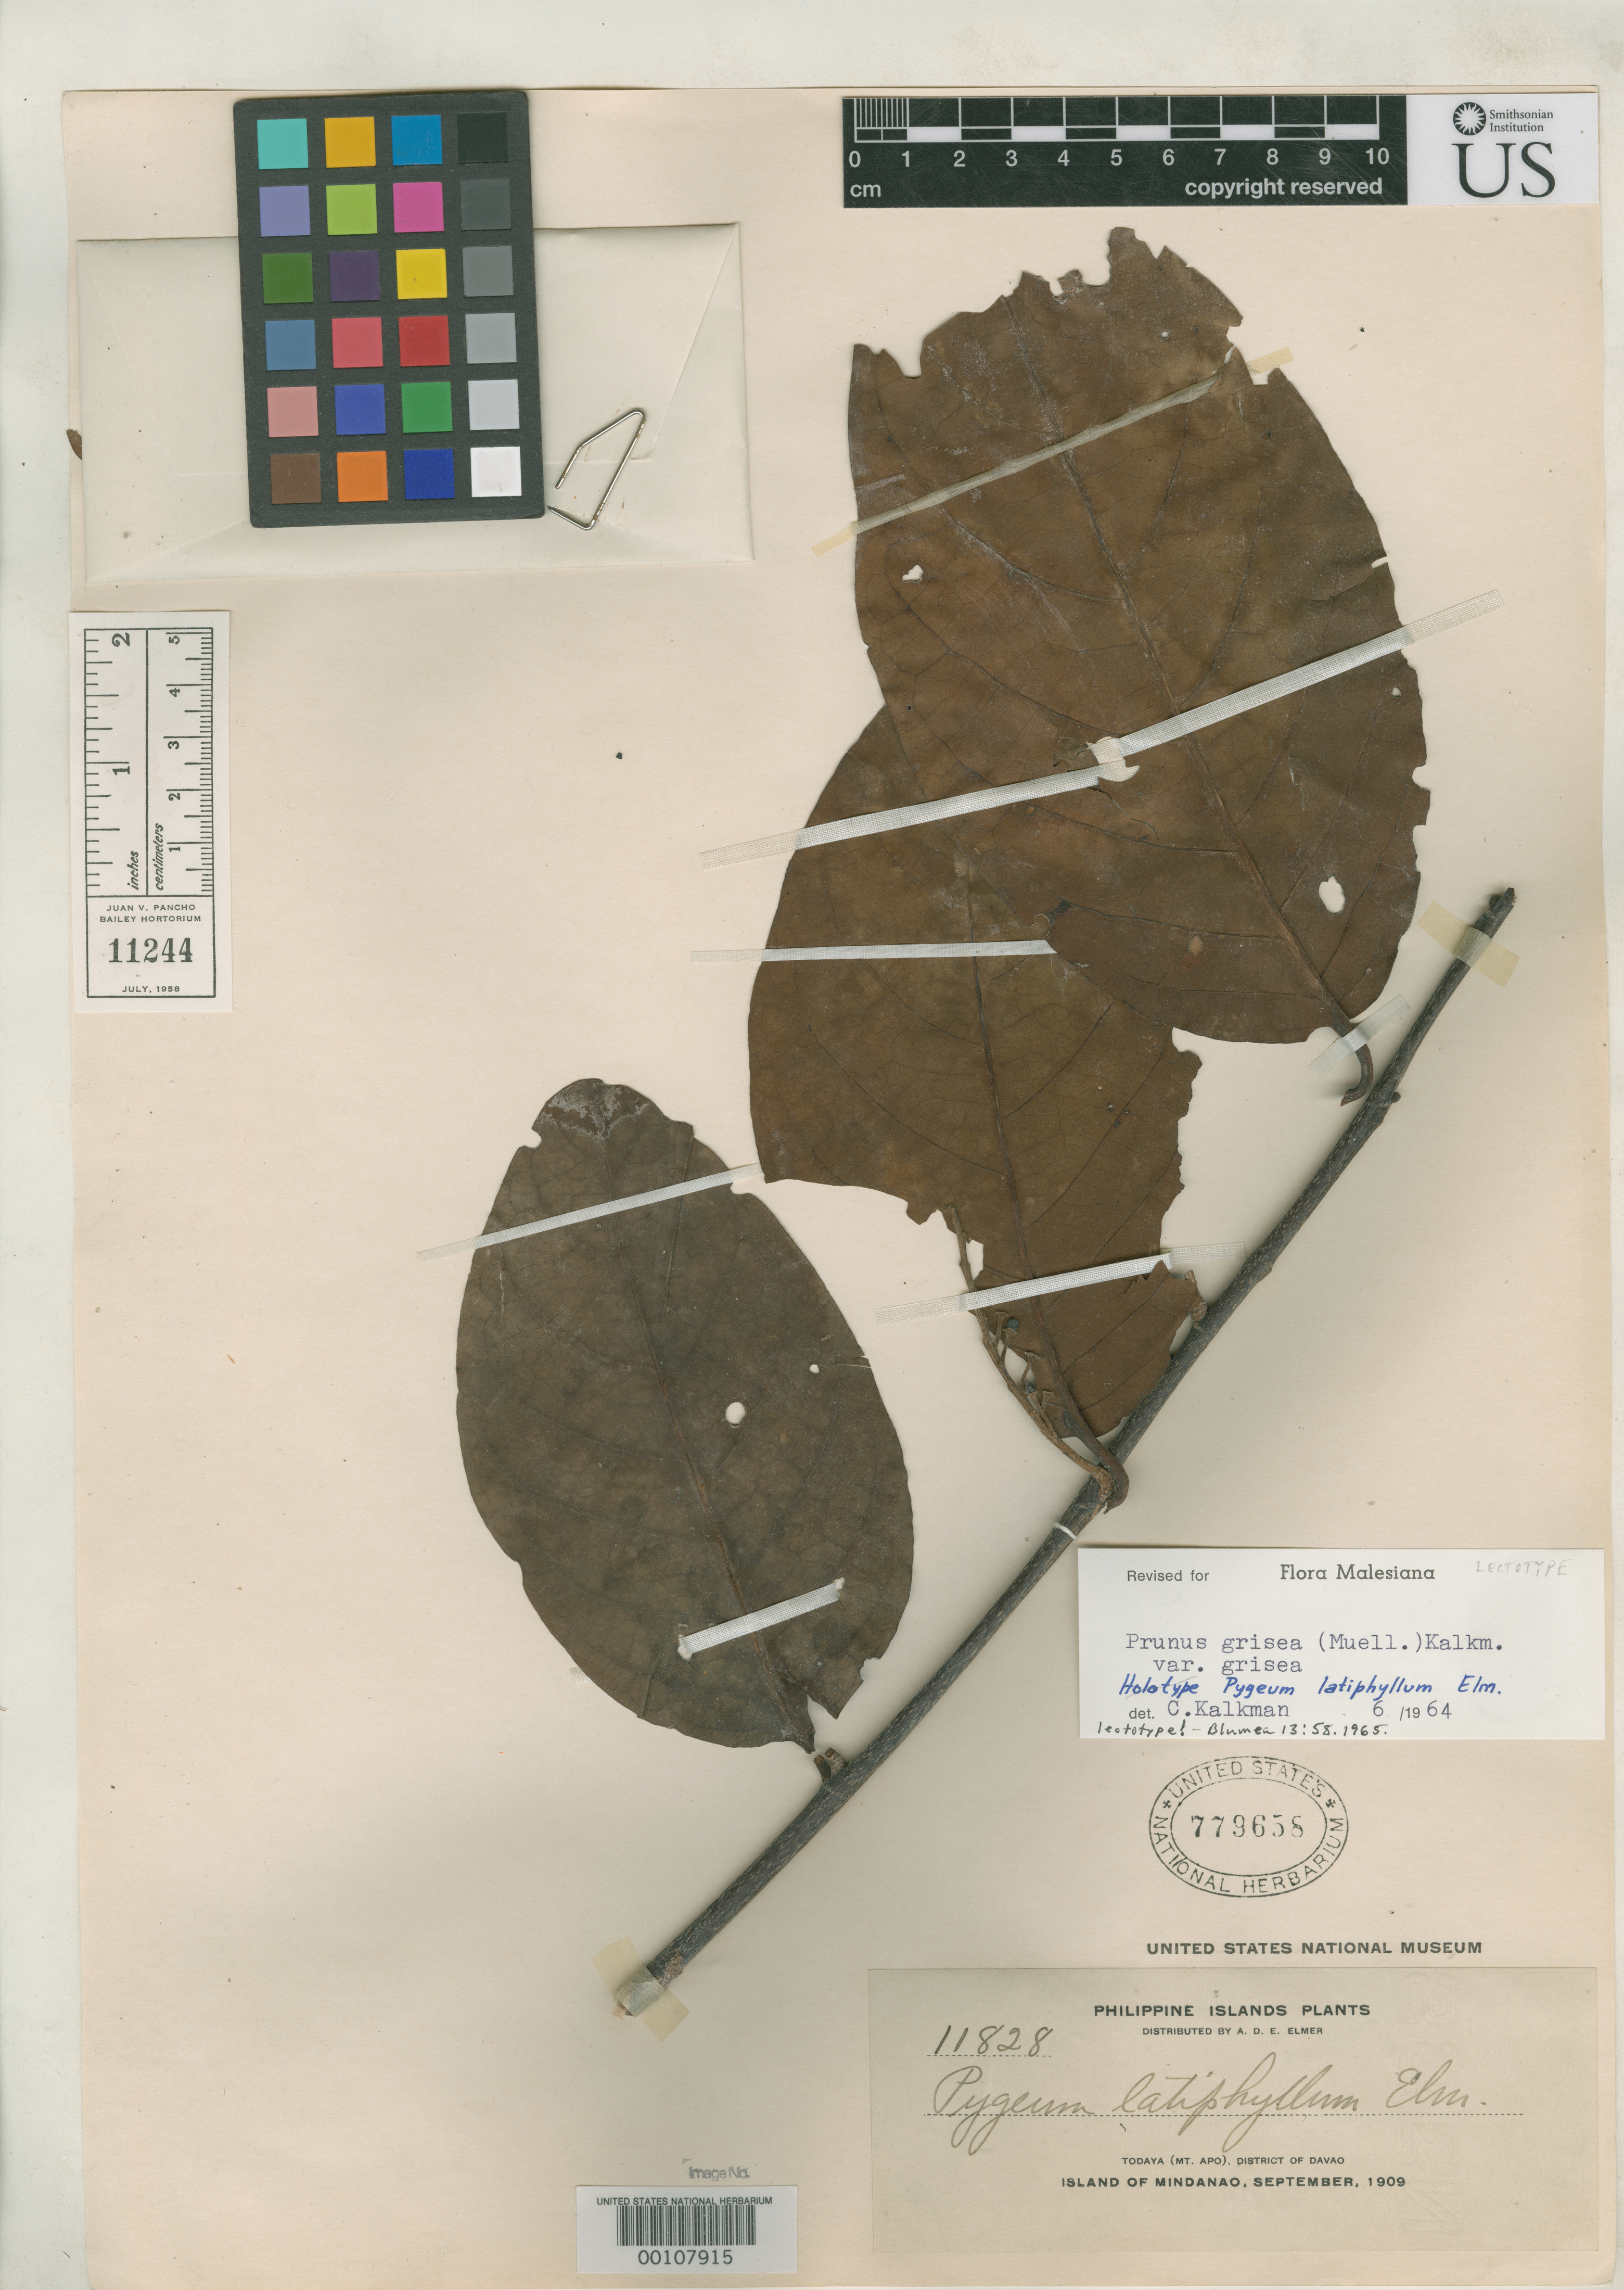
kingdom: Plantae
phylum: Tracheophyta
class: Magnoliopsida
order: Rosales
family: Rosaceae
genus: Pygeum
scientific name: Pygeum latiphyllum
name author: Elmer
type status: Lectotype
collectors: A. D. E. Elmer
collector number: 11828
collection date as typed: Sep 1909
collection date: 1909-09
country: Philippines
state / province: Davao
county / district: Davao del Sur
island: Mindanao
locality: Todaya (Mt. Apo), District of Davao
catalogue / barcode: US 779658